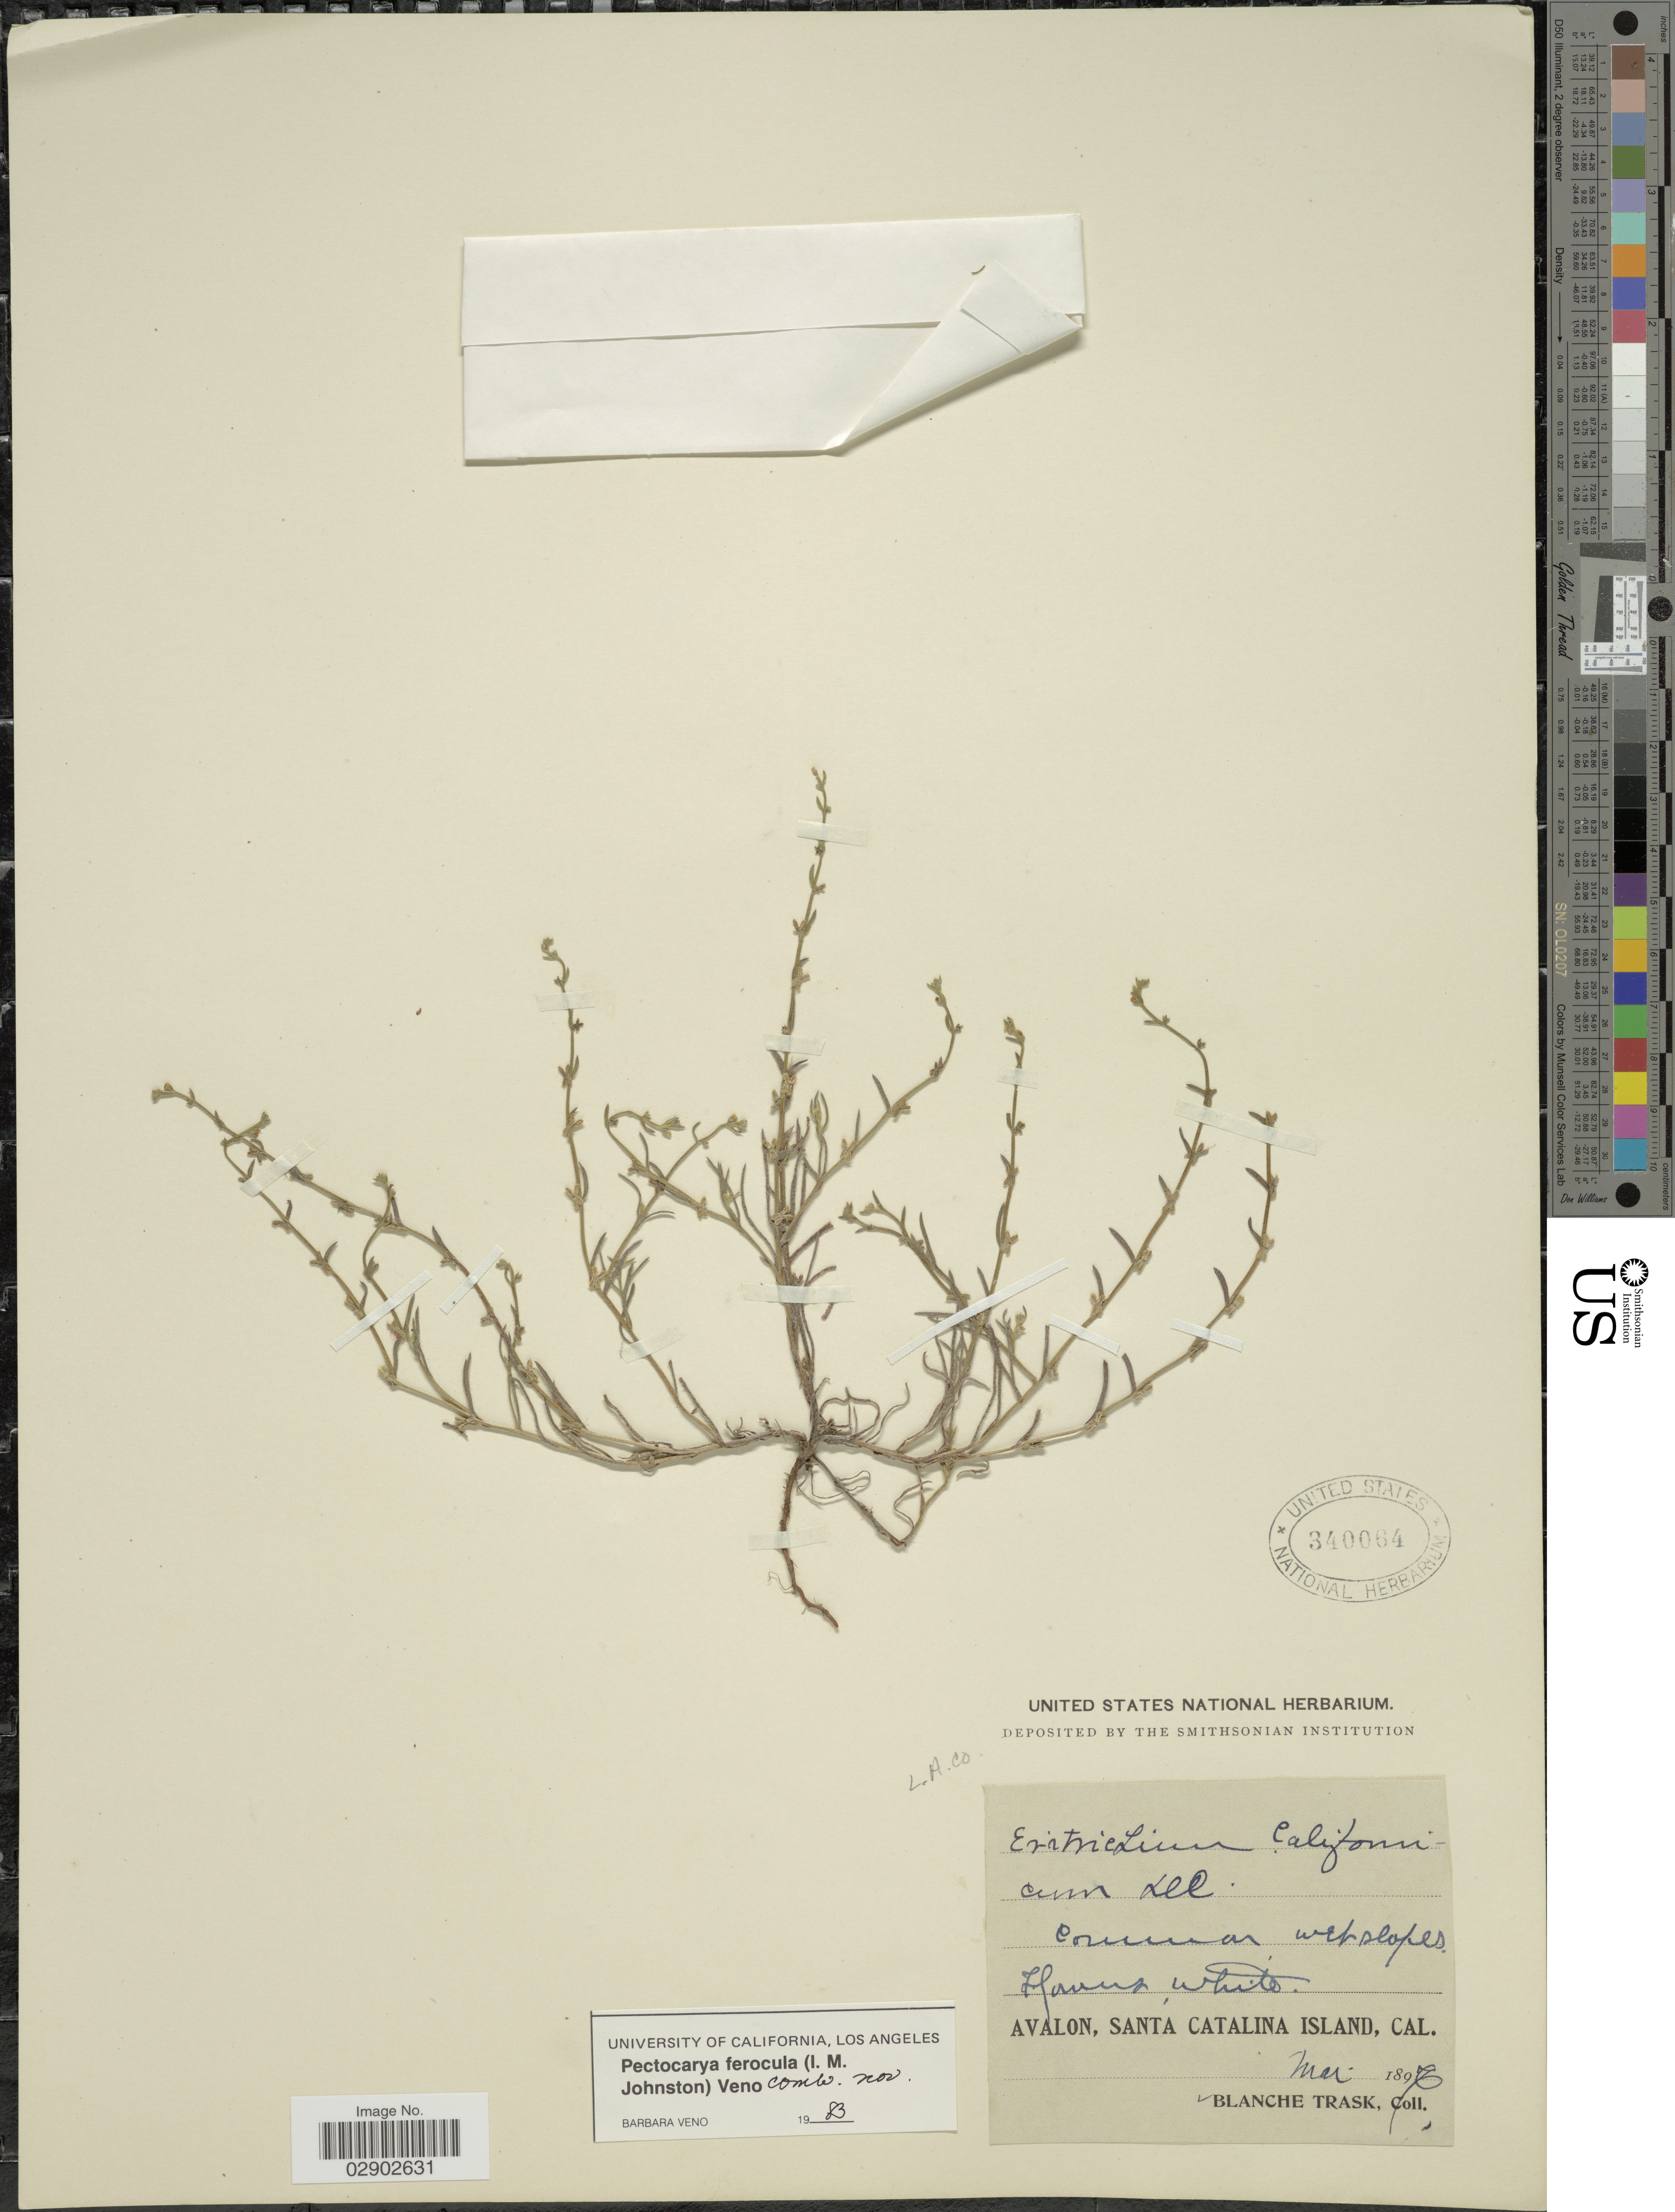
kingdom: Plantae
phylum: Tracheophyta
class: Magnoliopsida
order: Boraginales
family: Boraginaceae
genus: Pectocarya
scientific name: Pectocarya linearis subsp. ferocula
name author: (I.M. Johnst.) Thorne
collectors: B. Trask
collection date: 1870-05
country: United States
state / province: California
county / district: Los Angeles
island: Santa Catalina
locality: Avalon, Santa Catalina Island, L.A. Co.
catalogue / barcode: US 340064